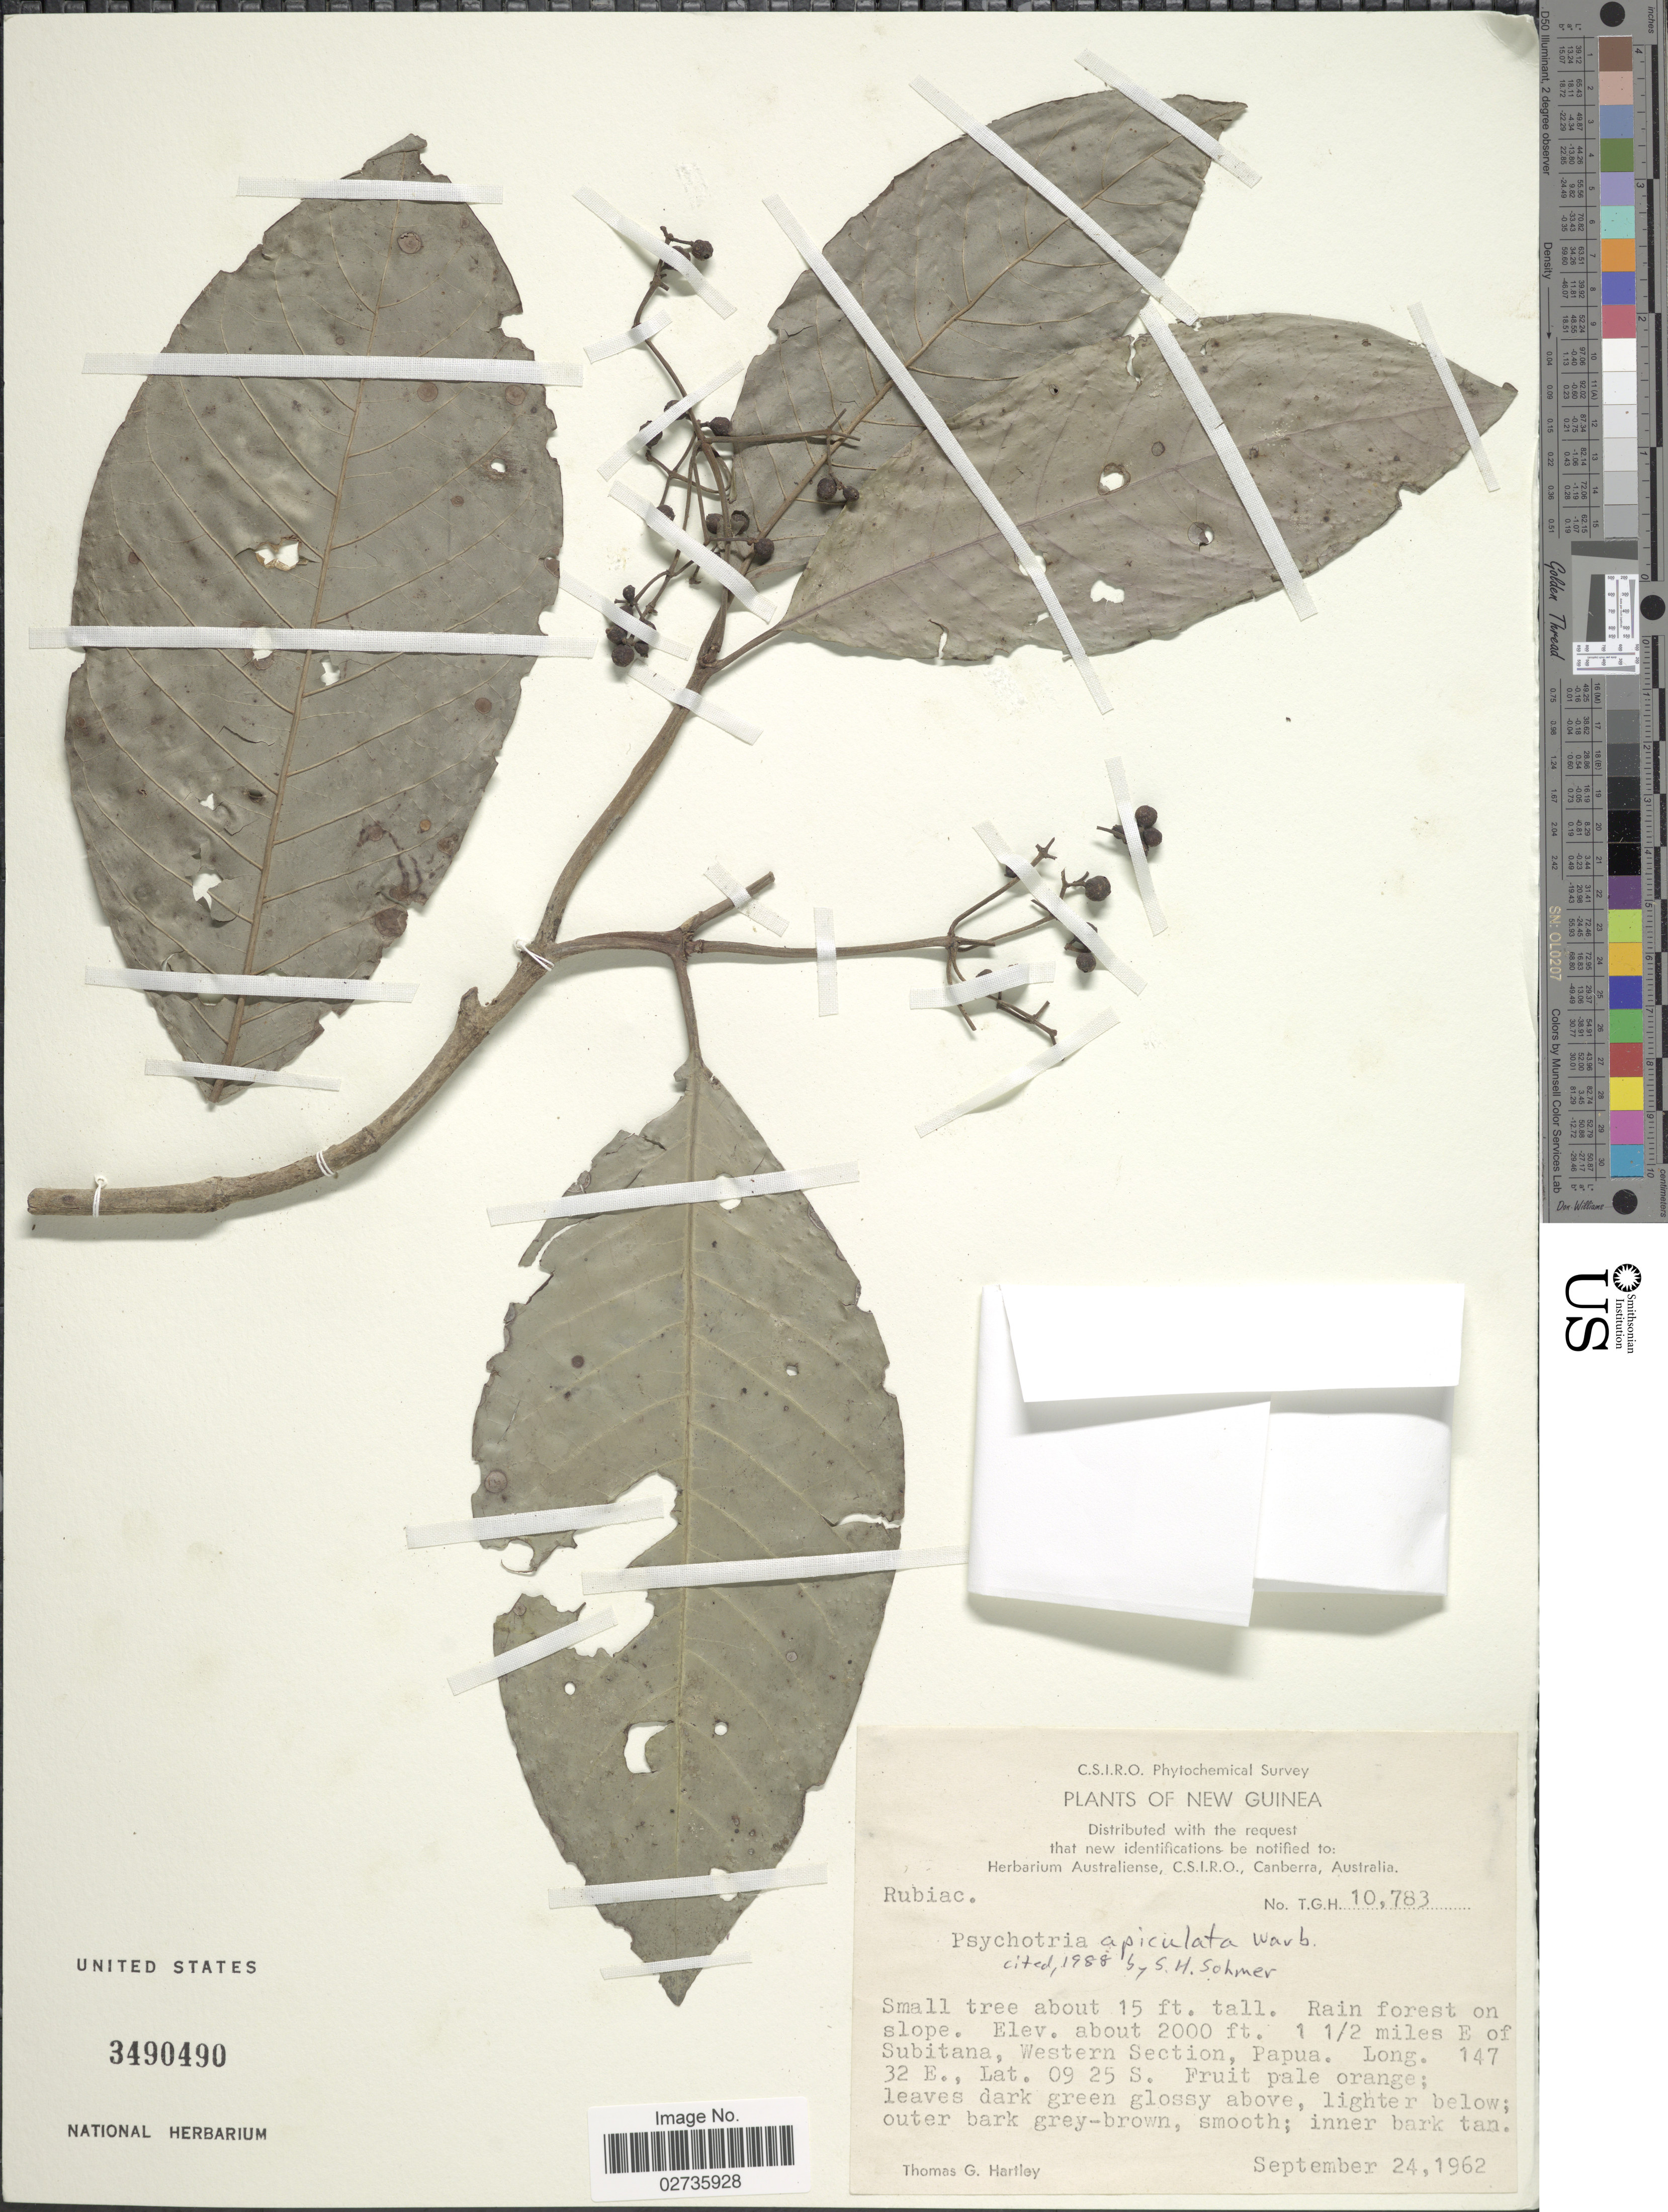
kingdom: Plantae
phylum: Tracheophyta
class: Magnoliopsida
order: Gentianales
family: Rubiaceae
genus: Psychotria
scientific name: Psychotria apiculata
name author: Müll. Arg.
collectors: T. G. Hartley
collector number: T.G.H. 10783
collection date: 1962-09-24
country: Papua New Guinea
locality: New Guinea, Rain forest on slope, 1½ miles E of Subitana, Western Section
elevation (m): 610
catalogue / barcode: US 3490490